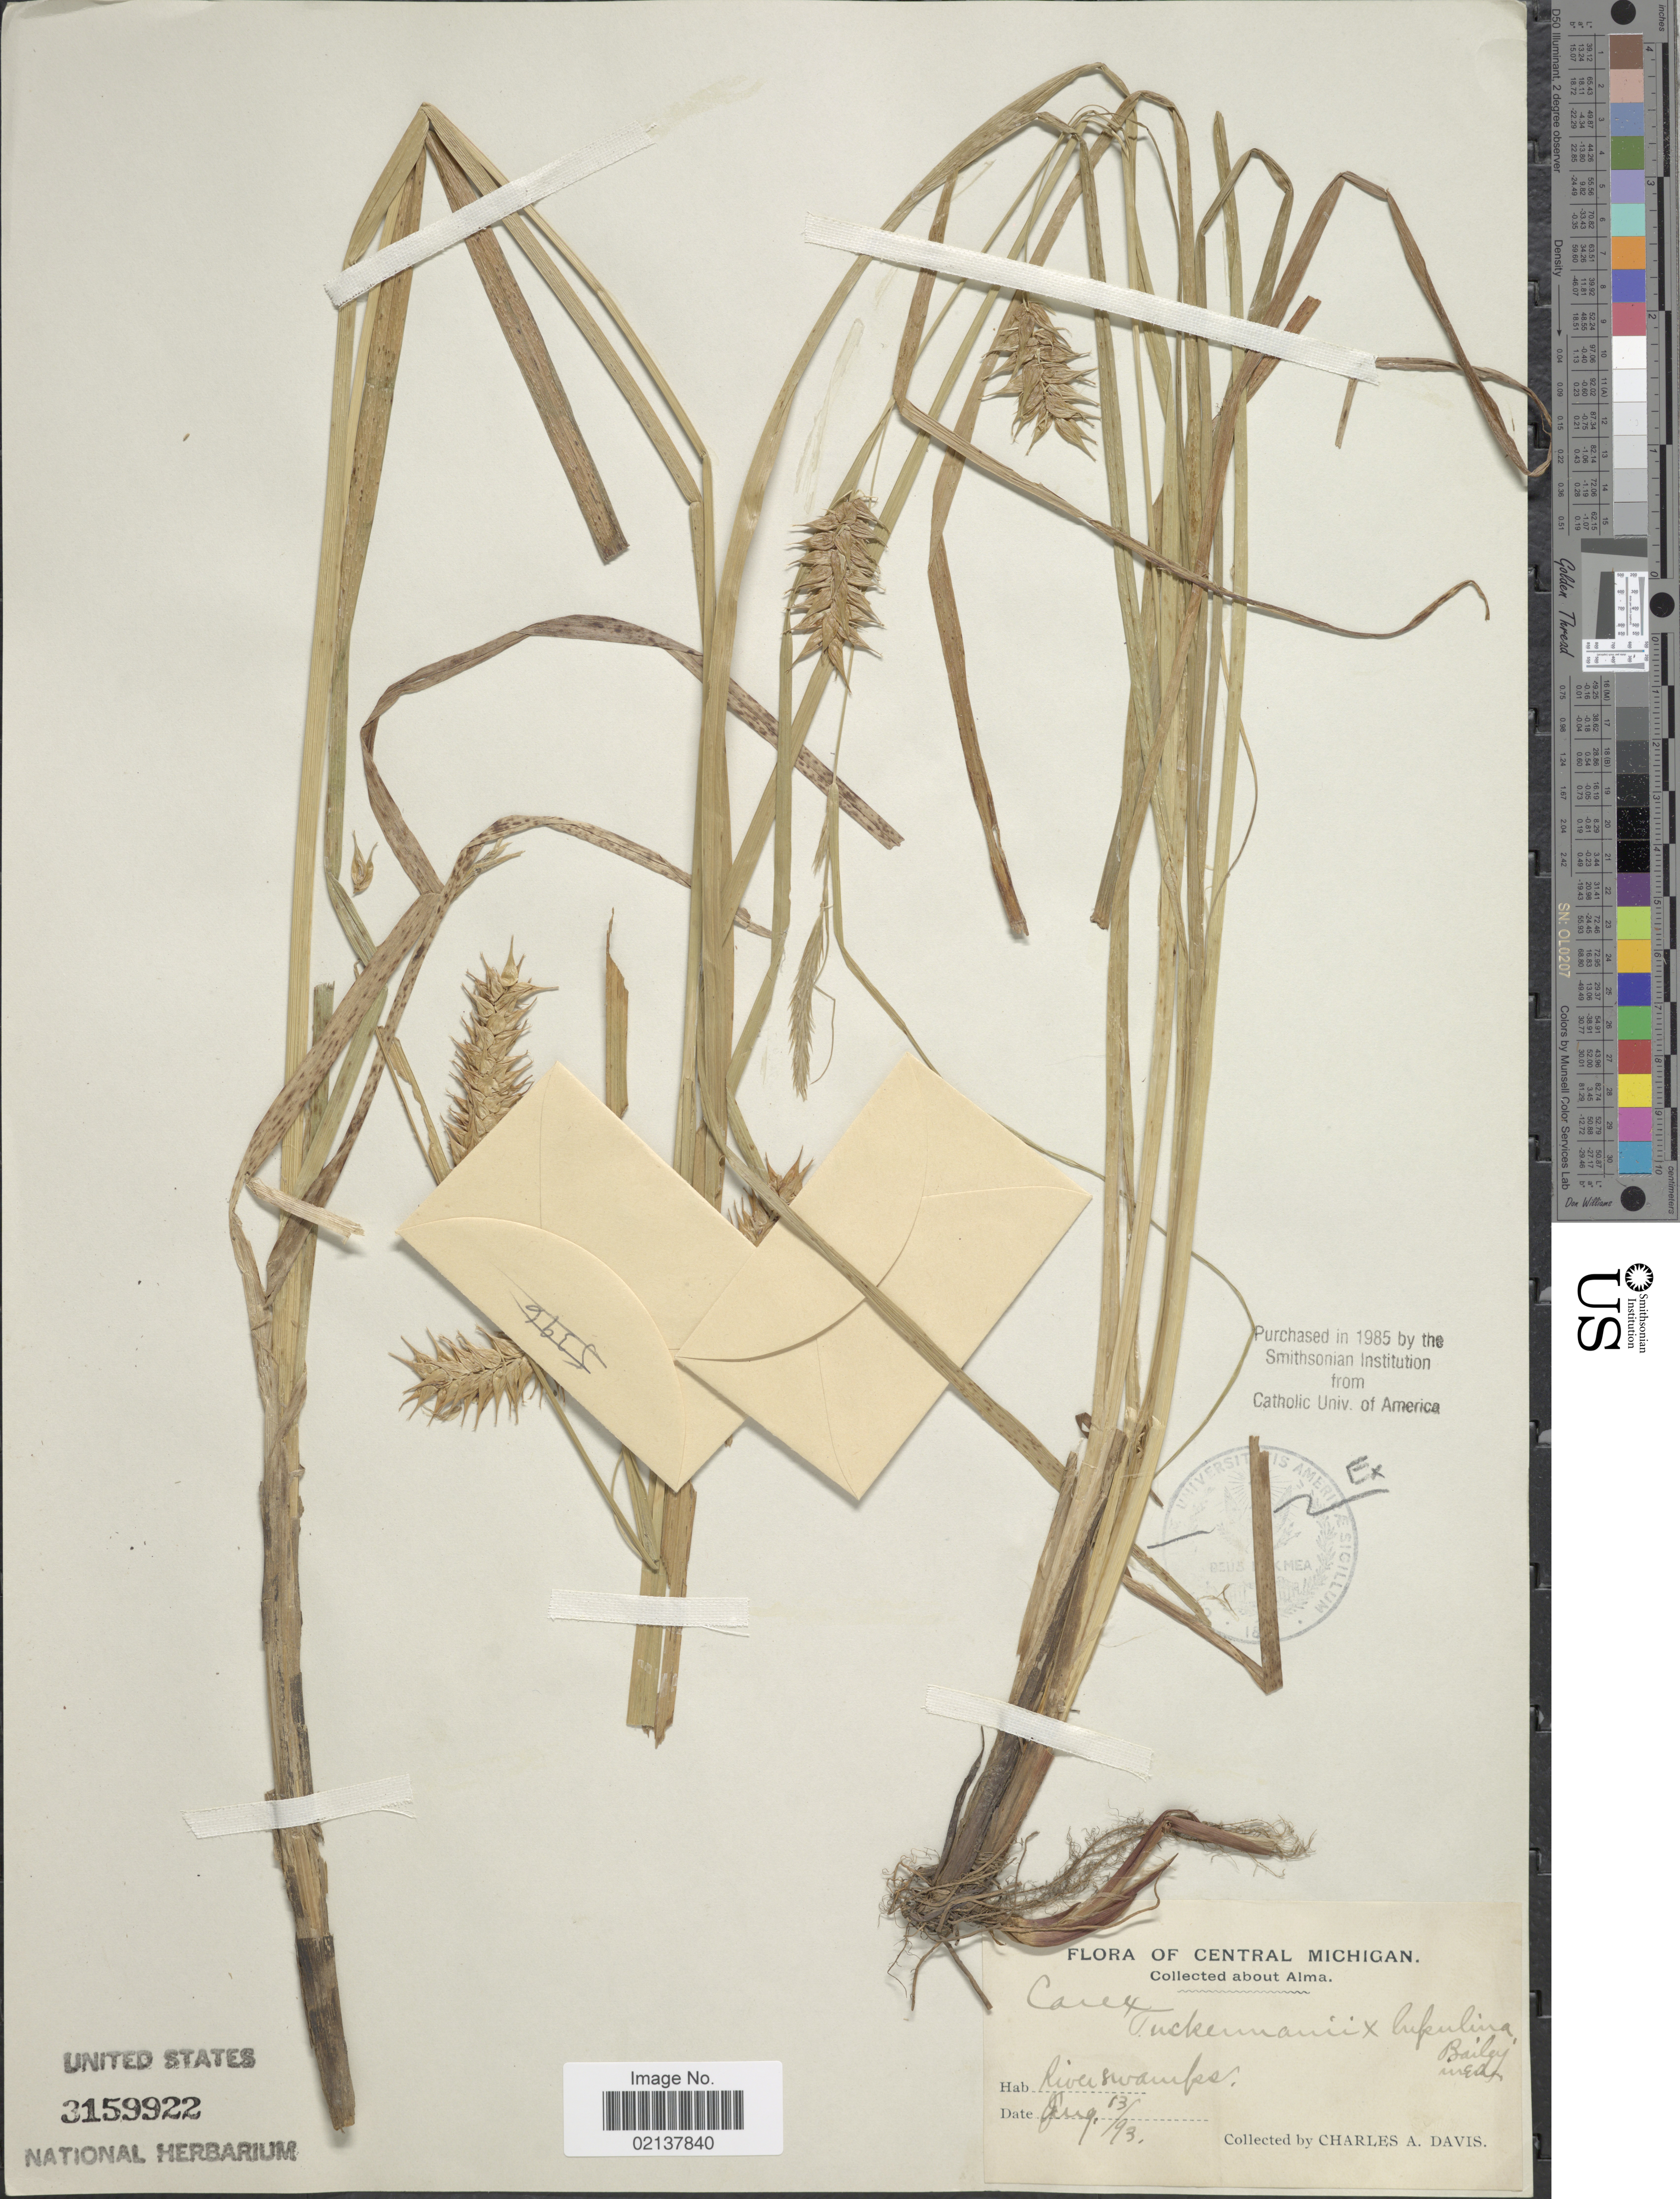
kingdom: Plantae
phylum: Tracheophyta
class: Liliopsida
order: Poales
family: Cyperaceae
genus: Carex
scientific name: Carex tuckermanii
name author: Boott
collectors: C. Davis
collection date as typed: Transcribed d/m/y: 13/8/93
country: United States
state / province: Michigan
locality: Central Michigan, About Alma, River swamps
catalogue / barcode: US 3159922